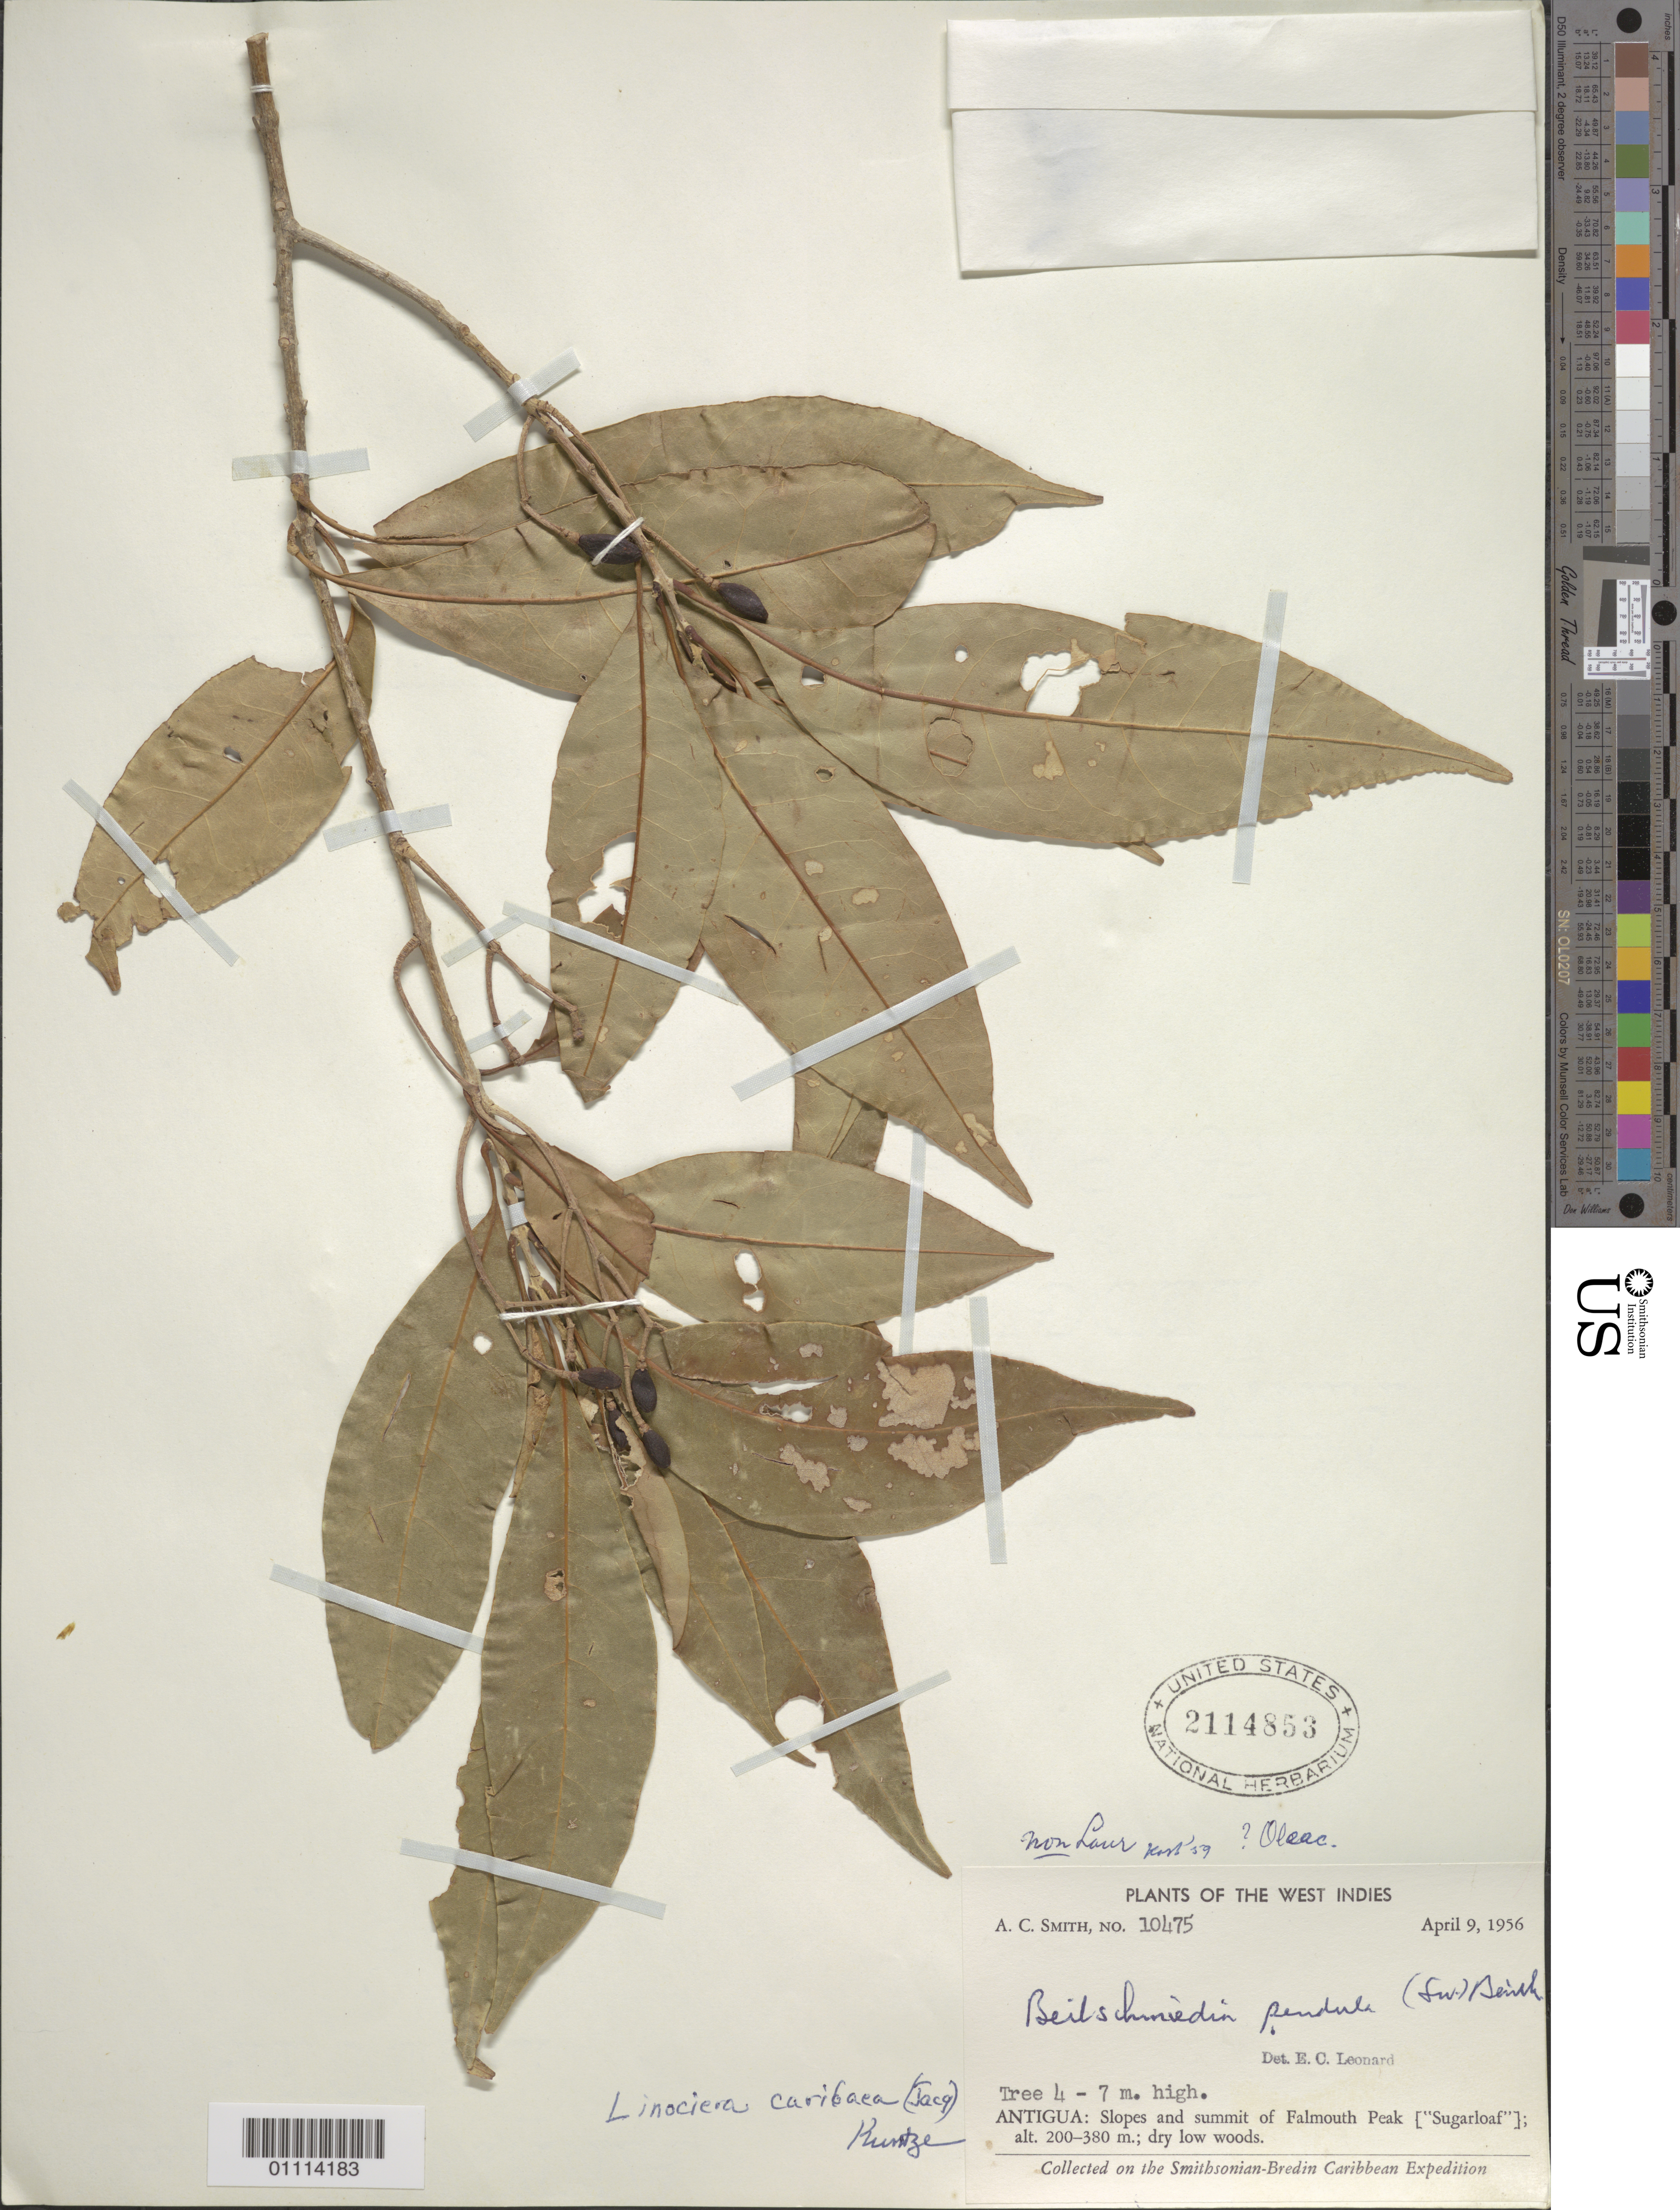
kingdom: Plantae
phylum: Tracheophyta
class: Magnoliopsida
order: Lamiales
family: Oleaceae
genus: Chionanthus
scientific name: Chionanthus compactus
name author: Sw.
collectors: A. C. Smith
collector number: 10475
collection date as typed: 09 Apr 1956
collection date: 1956-04-09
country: Antigua and Barbuda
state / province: Saint Paul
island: Antigua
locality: Antigua: Slopes and summit of Falmouth Peak (Sugarloaf), dry low woods.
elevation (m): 200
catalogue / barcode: US 2114853